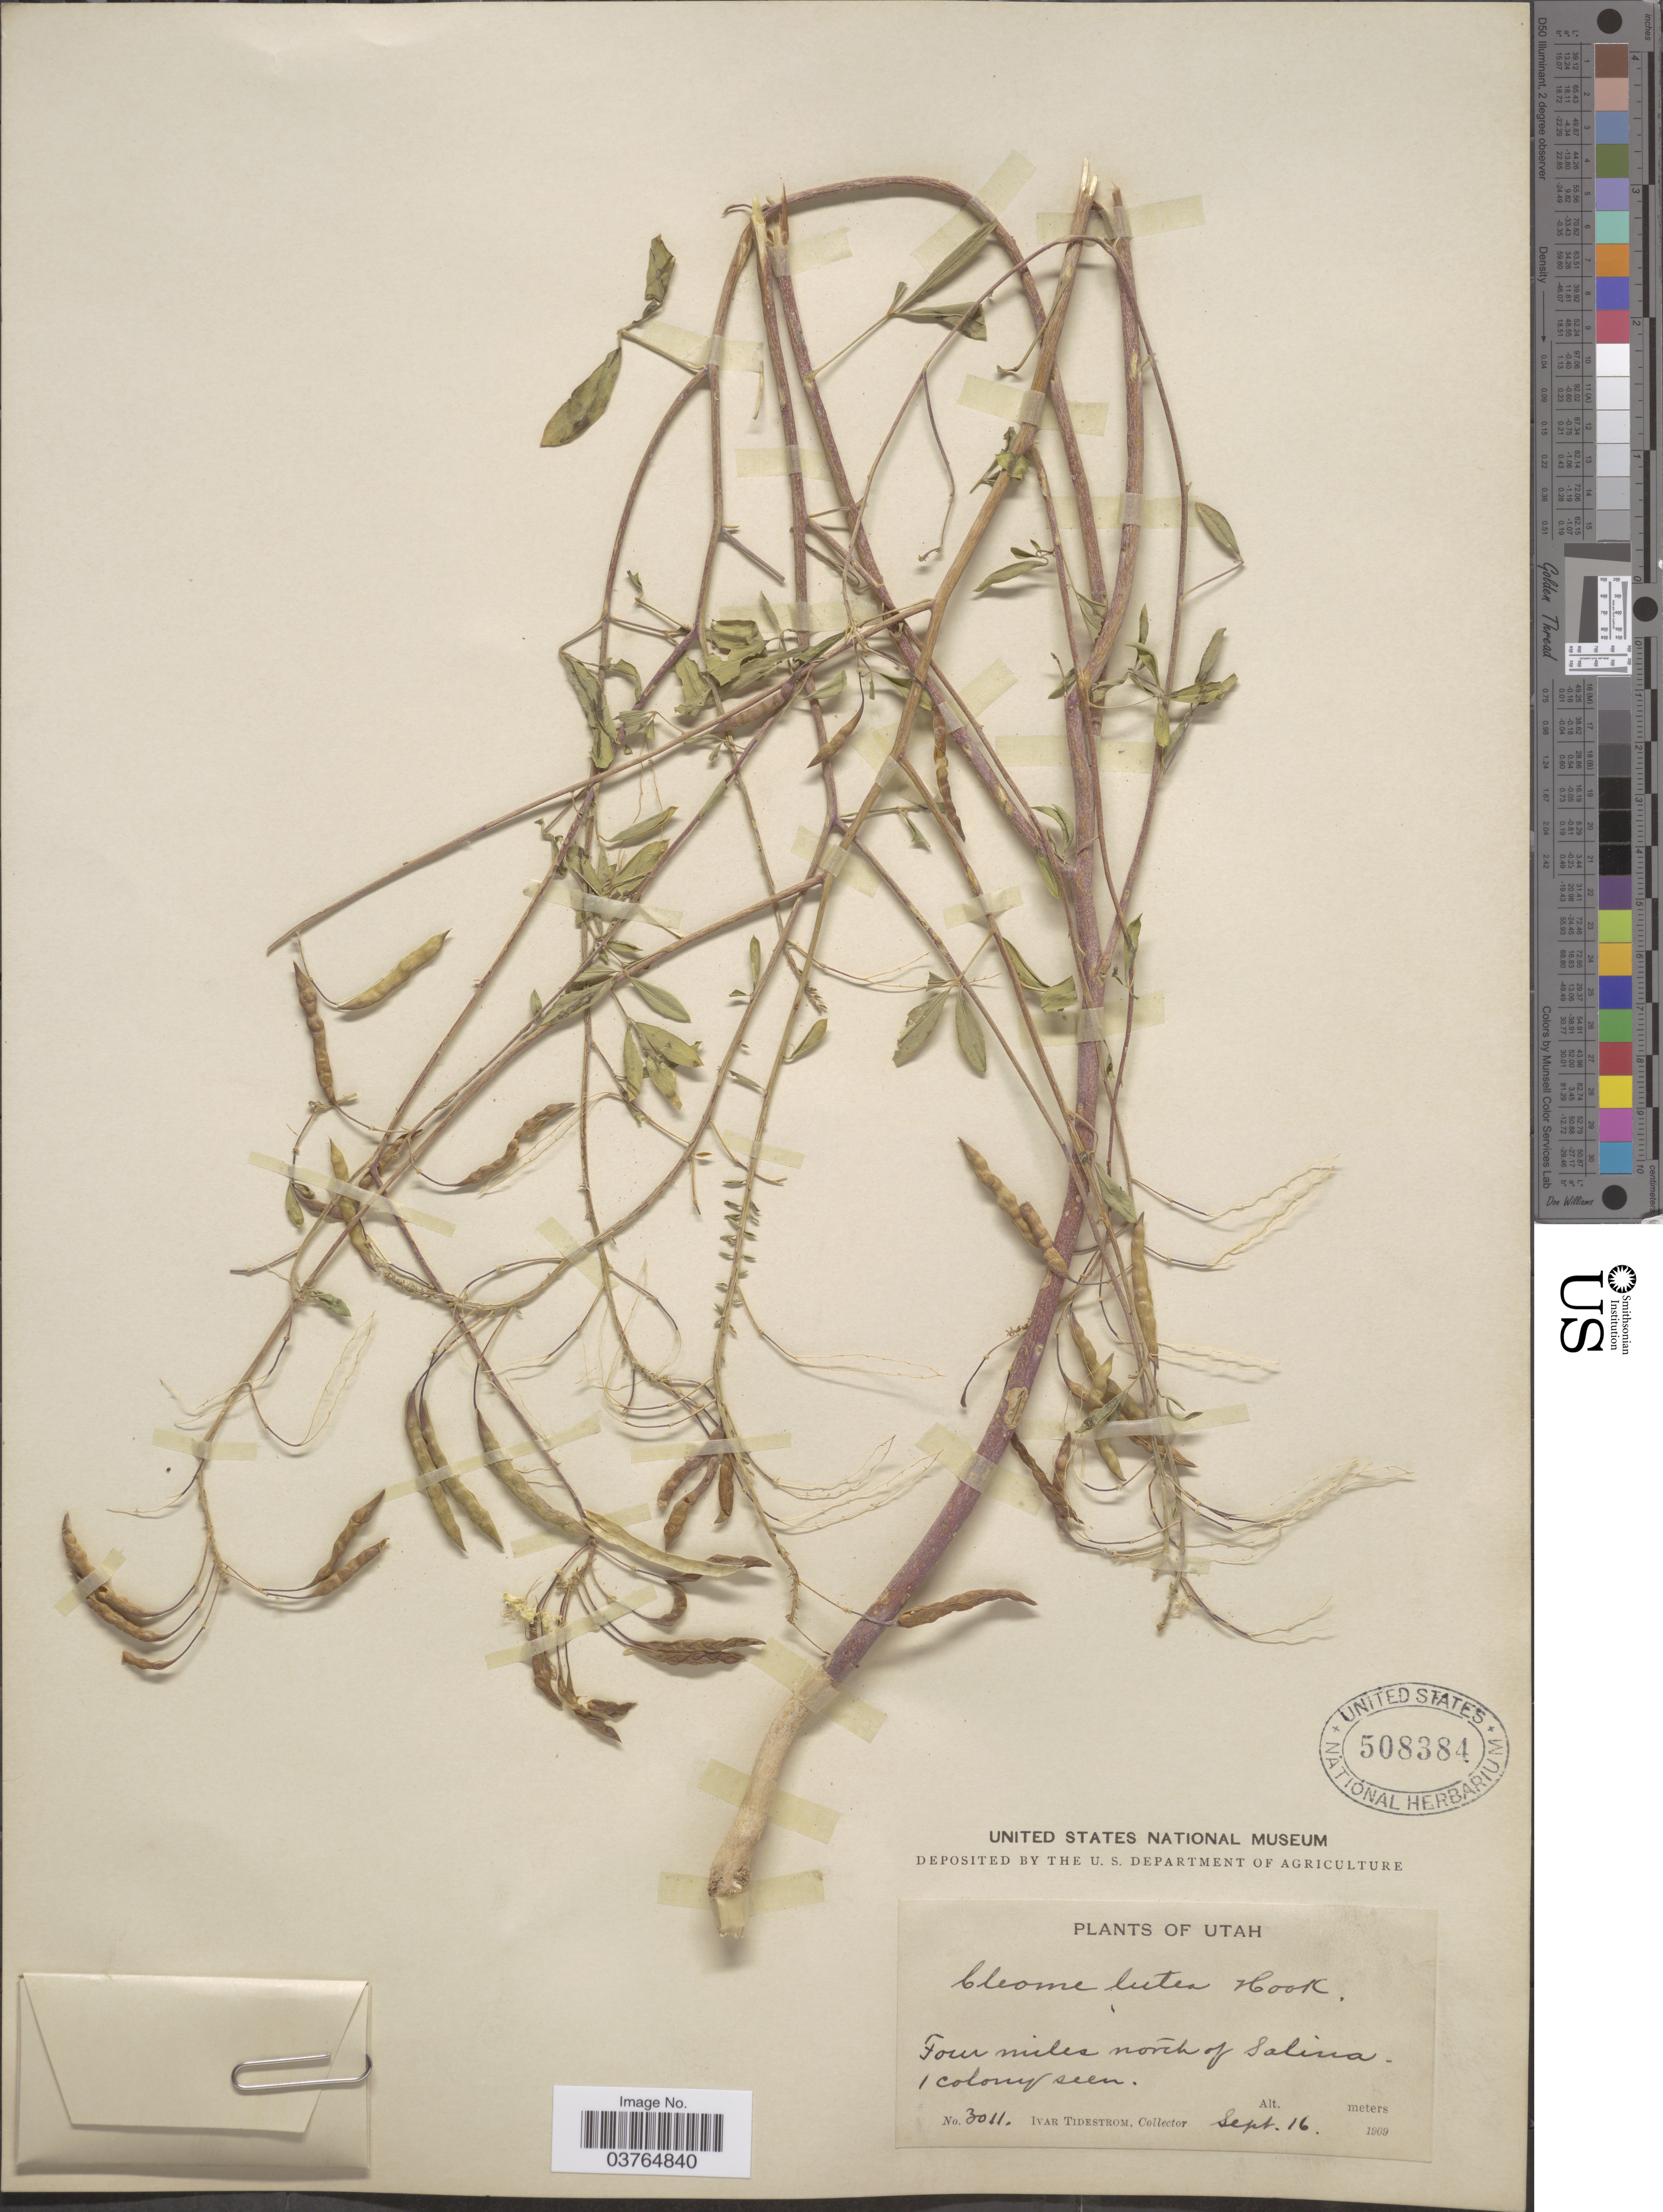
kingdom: Plantae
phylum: Tracheophyta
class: Magnoliopsida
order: Brassicales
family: Cleomaceae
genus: Cleomella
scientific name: Cleomella lutea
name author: (Hook.) Roalson & J.C. Hall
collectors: I. F. Tidestrom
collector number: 3011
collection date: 1909-09-16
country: United States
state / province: Utah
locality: Four miles north of Salina.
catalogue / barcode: US 508384